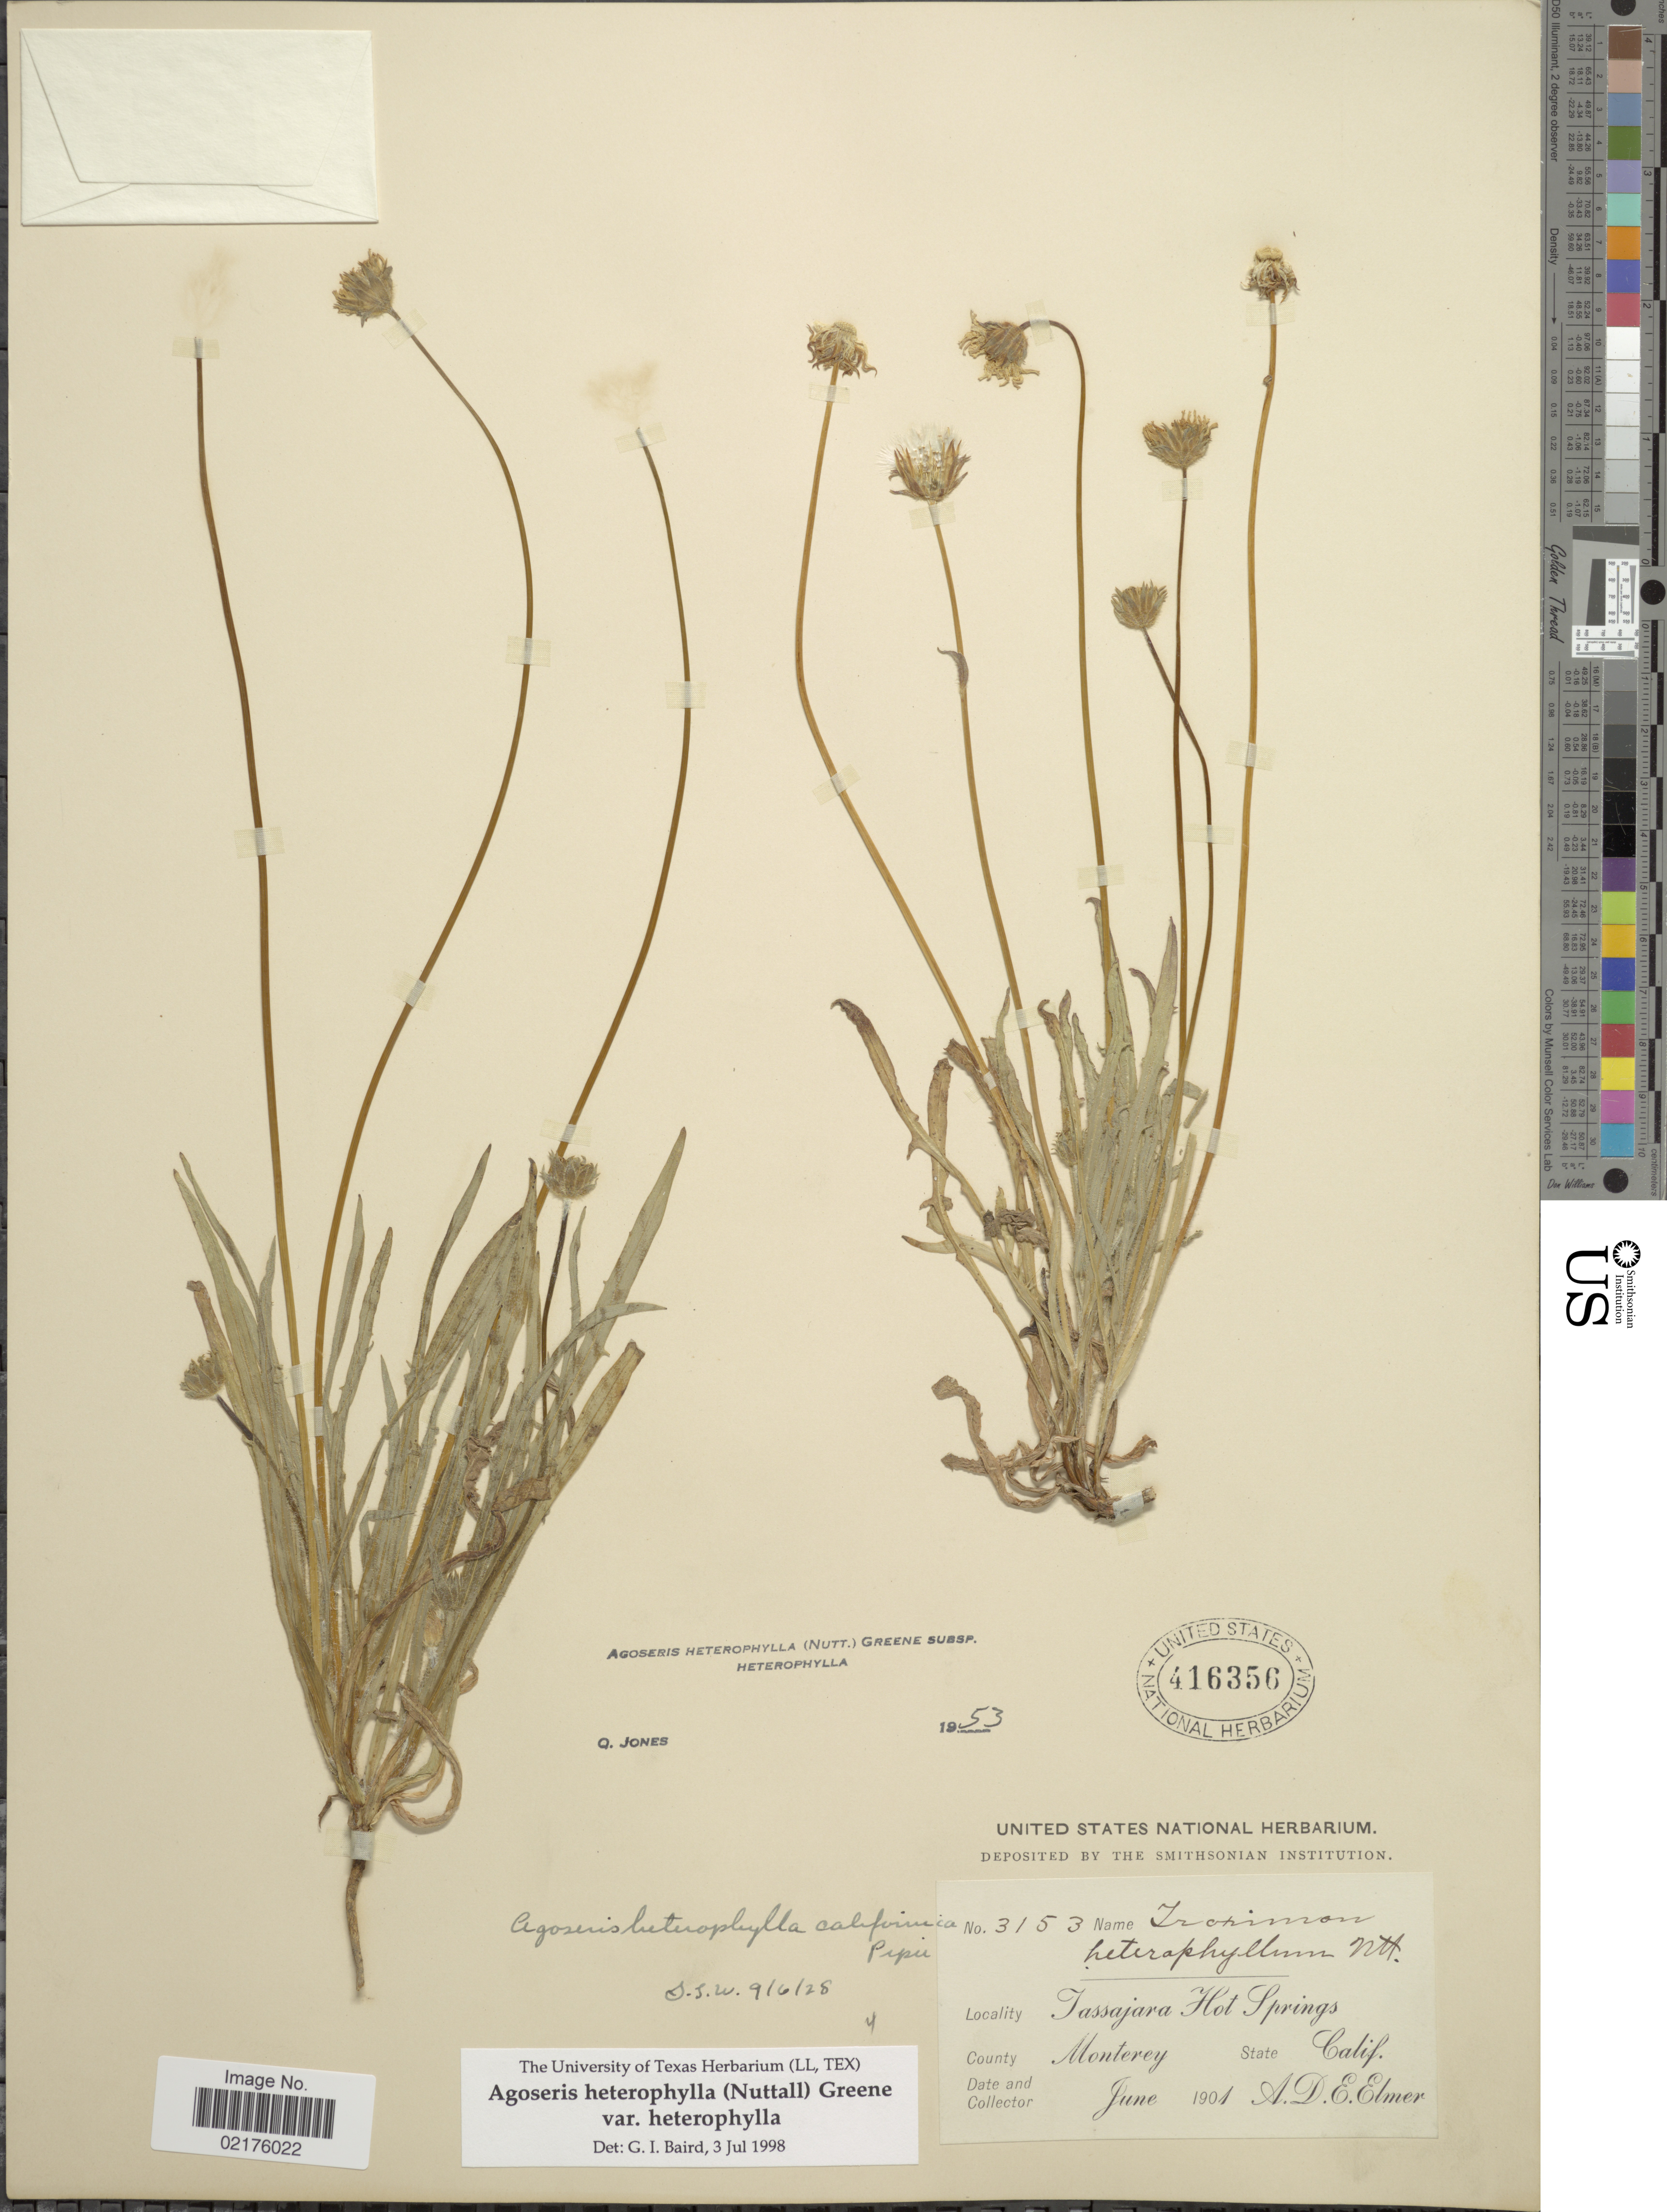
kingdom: Plantae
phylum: Tracheophyta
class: Magnoliopsida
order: Asterales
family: Asteraceae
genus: Agoseris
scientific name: Agoseris heterophylla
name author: (Nutt.) Greene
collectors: A. D. E. Elmer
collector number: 3153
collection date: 1901-06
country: United States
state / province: California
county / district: Monterey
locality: Tassajara Hot Springs, County Monterey, State Calif,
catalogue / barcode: US 416356